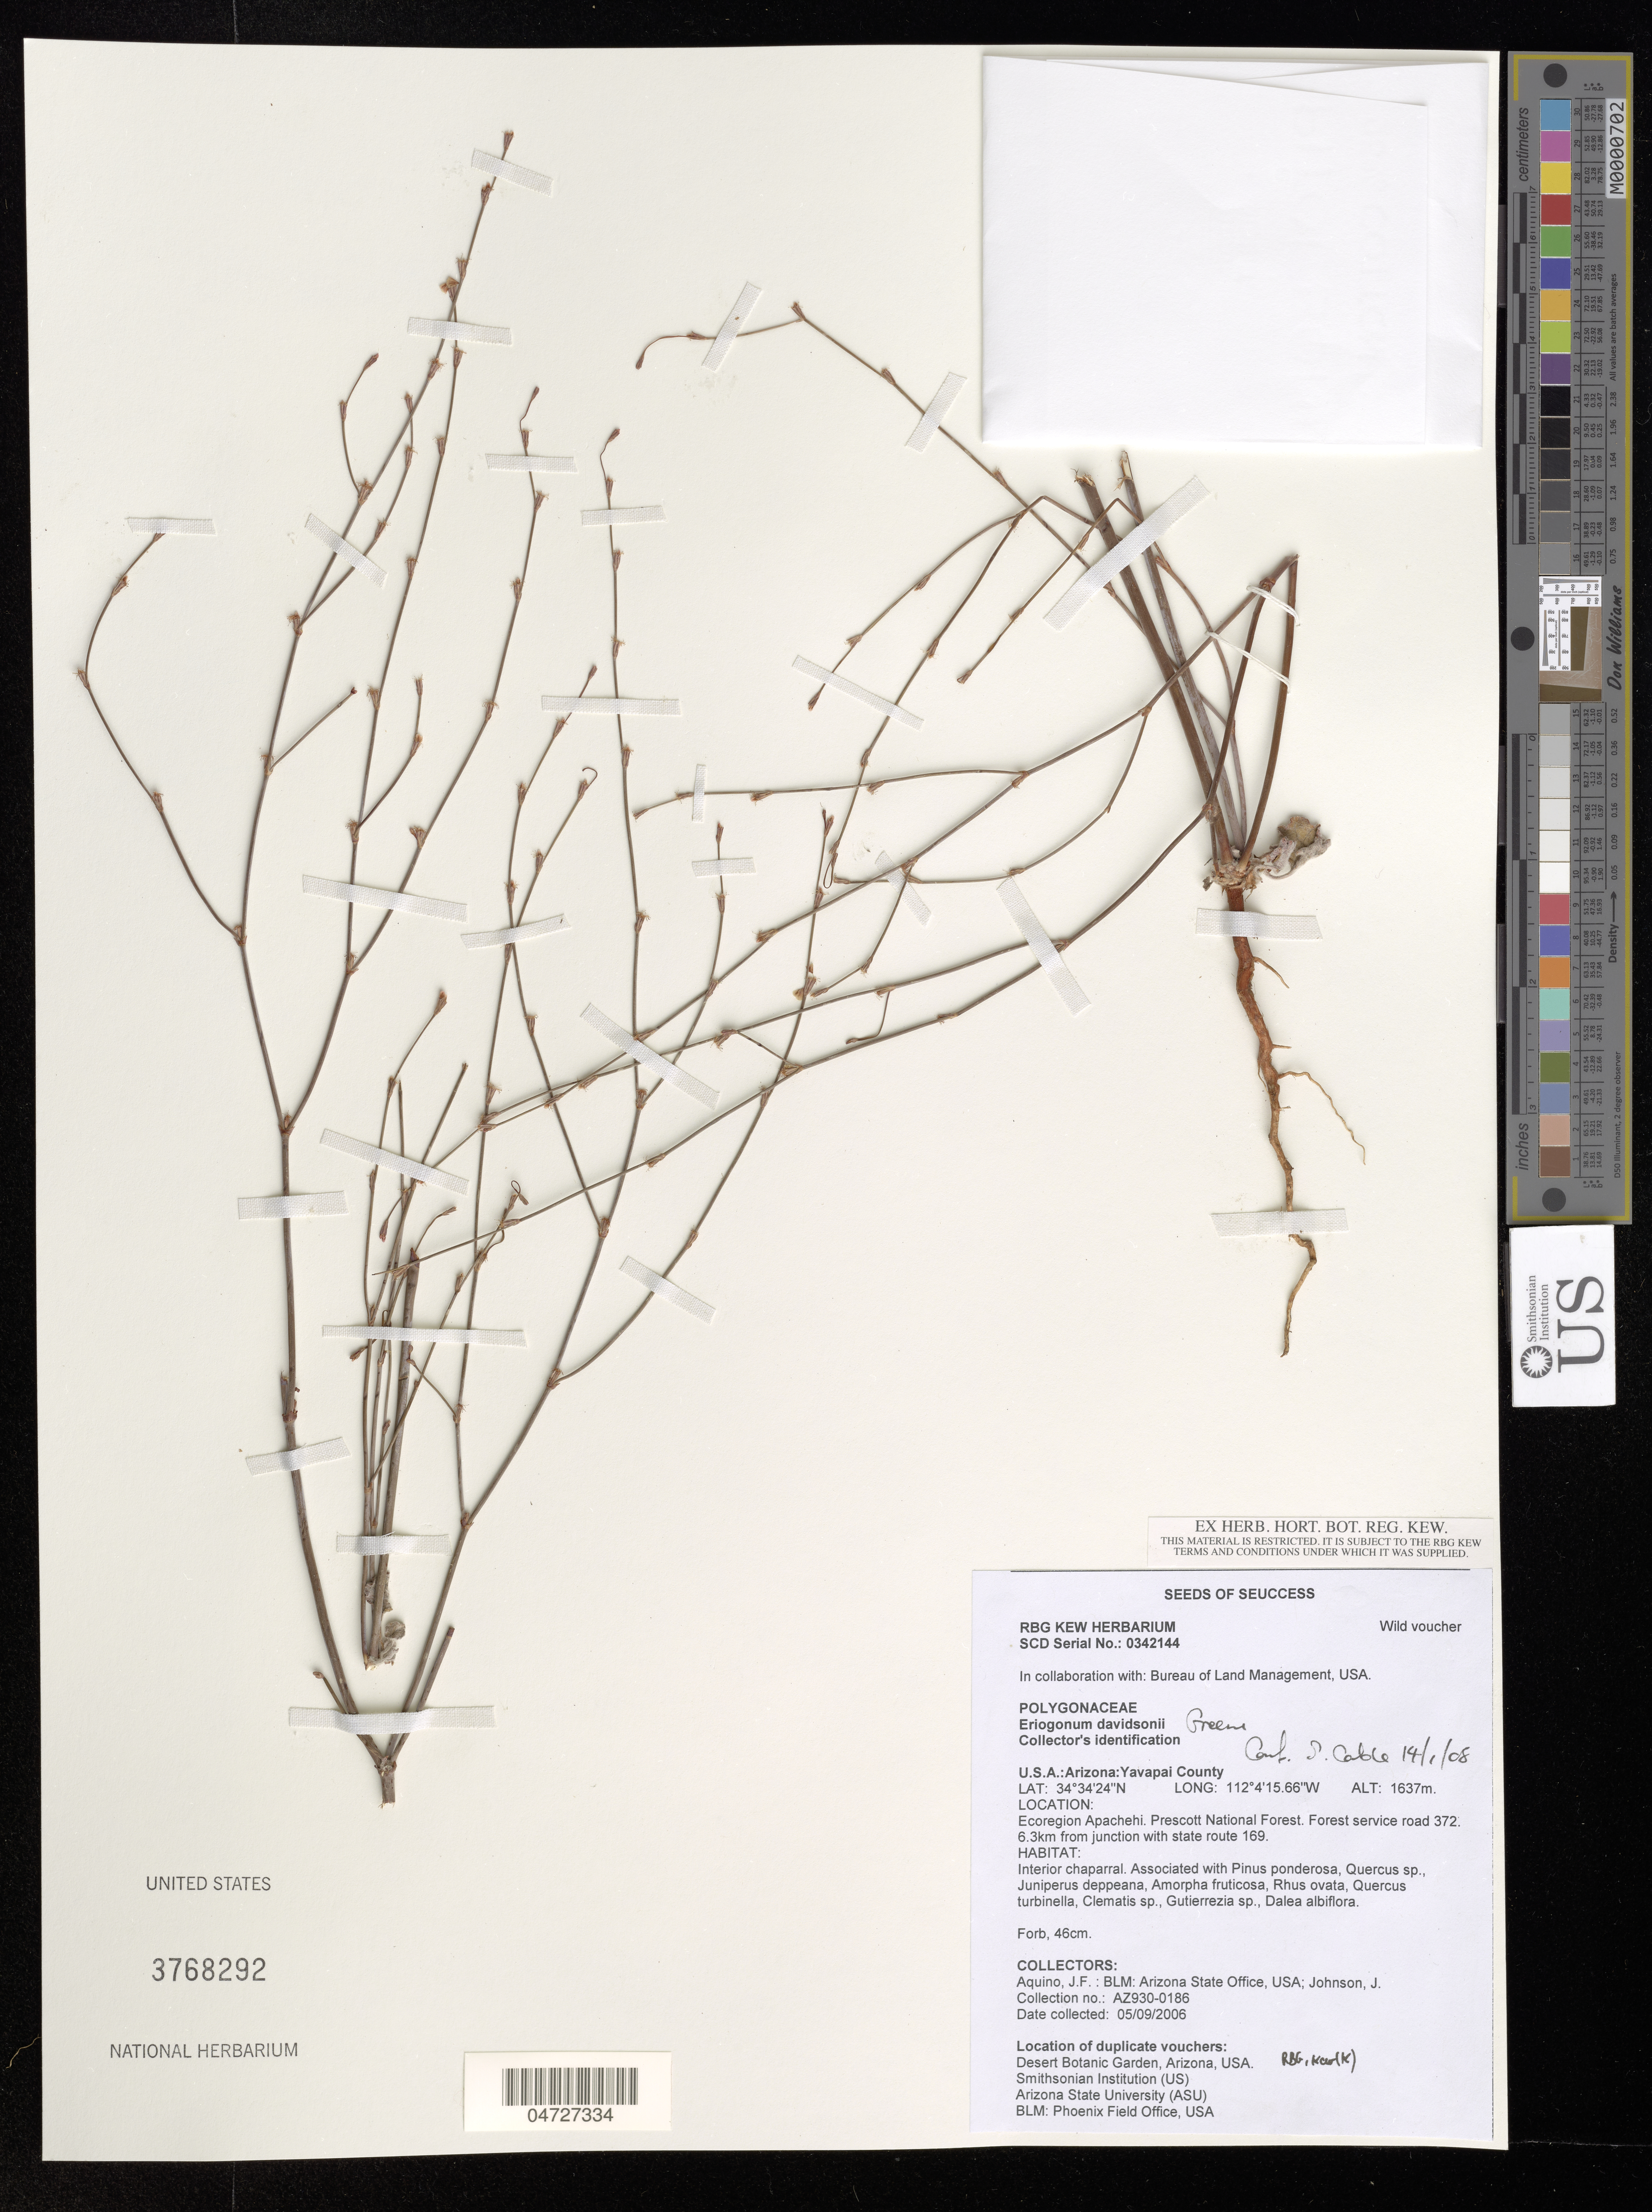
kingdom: Plantae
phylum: Tracheophyta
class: Magnoliopsida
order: Caryophyllales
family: Polygonaceae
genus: Eriogonum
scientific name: Eriogonum davidsonii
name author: Greene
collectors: J. Aquino & J. Johnson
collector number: AZ930-0186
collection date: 2006-09-05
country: United States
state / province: Arizona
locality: Yavapai County. Ecoregion Apachehi. Prescott National Forest. Forest service road 372. 6.3km from junction with state route 169.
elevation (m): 1637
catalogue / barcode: US 3768292